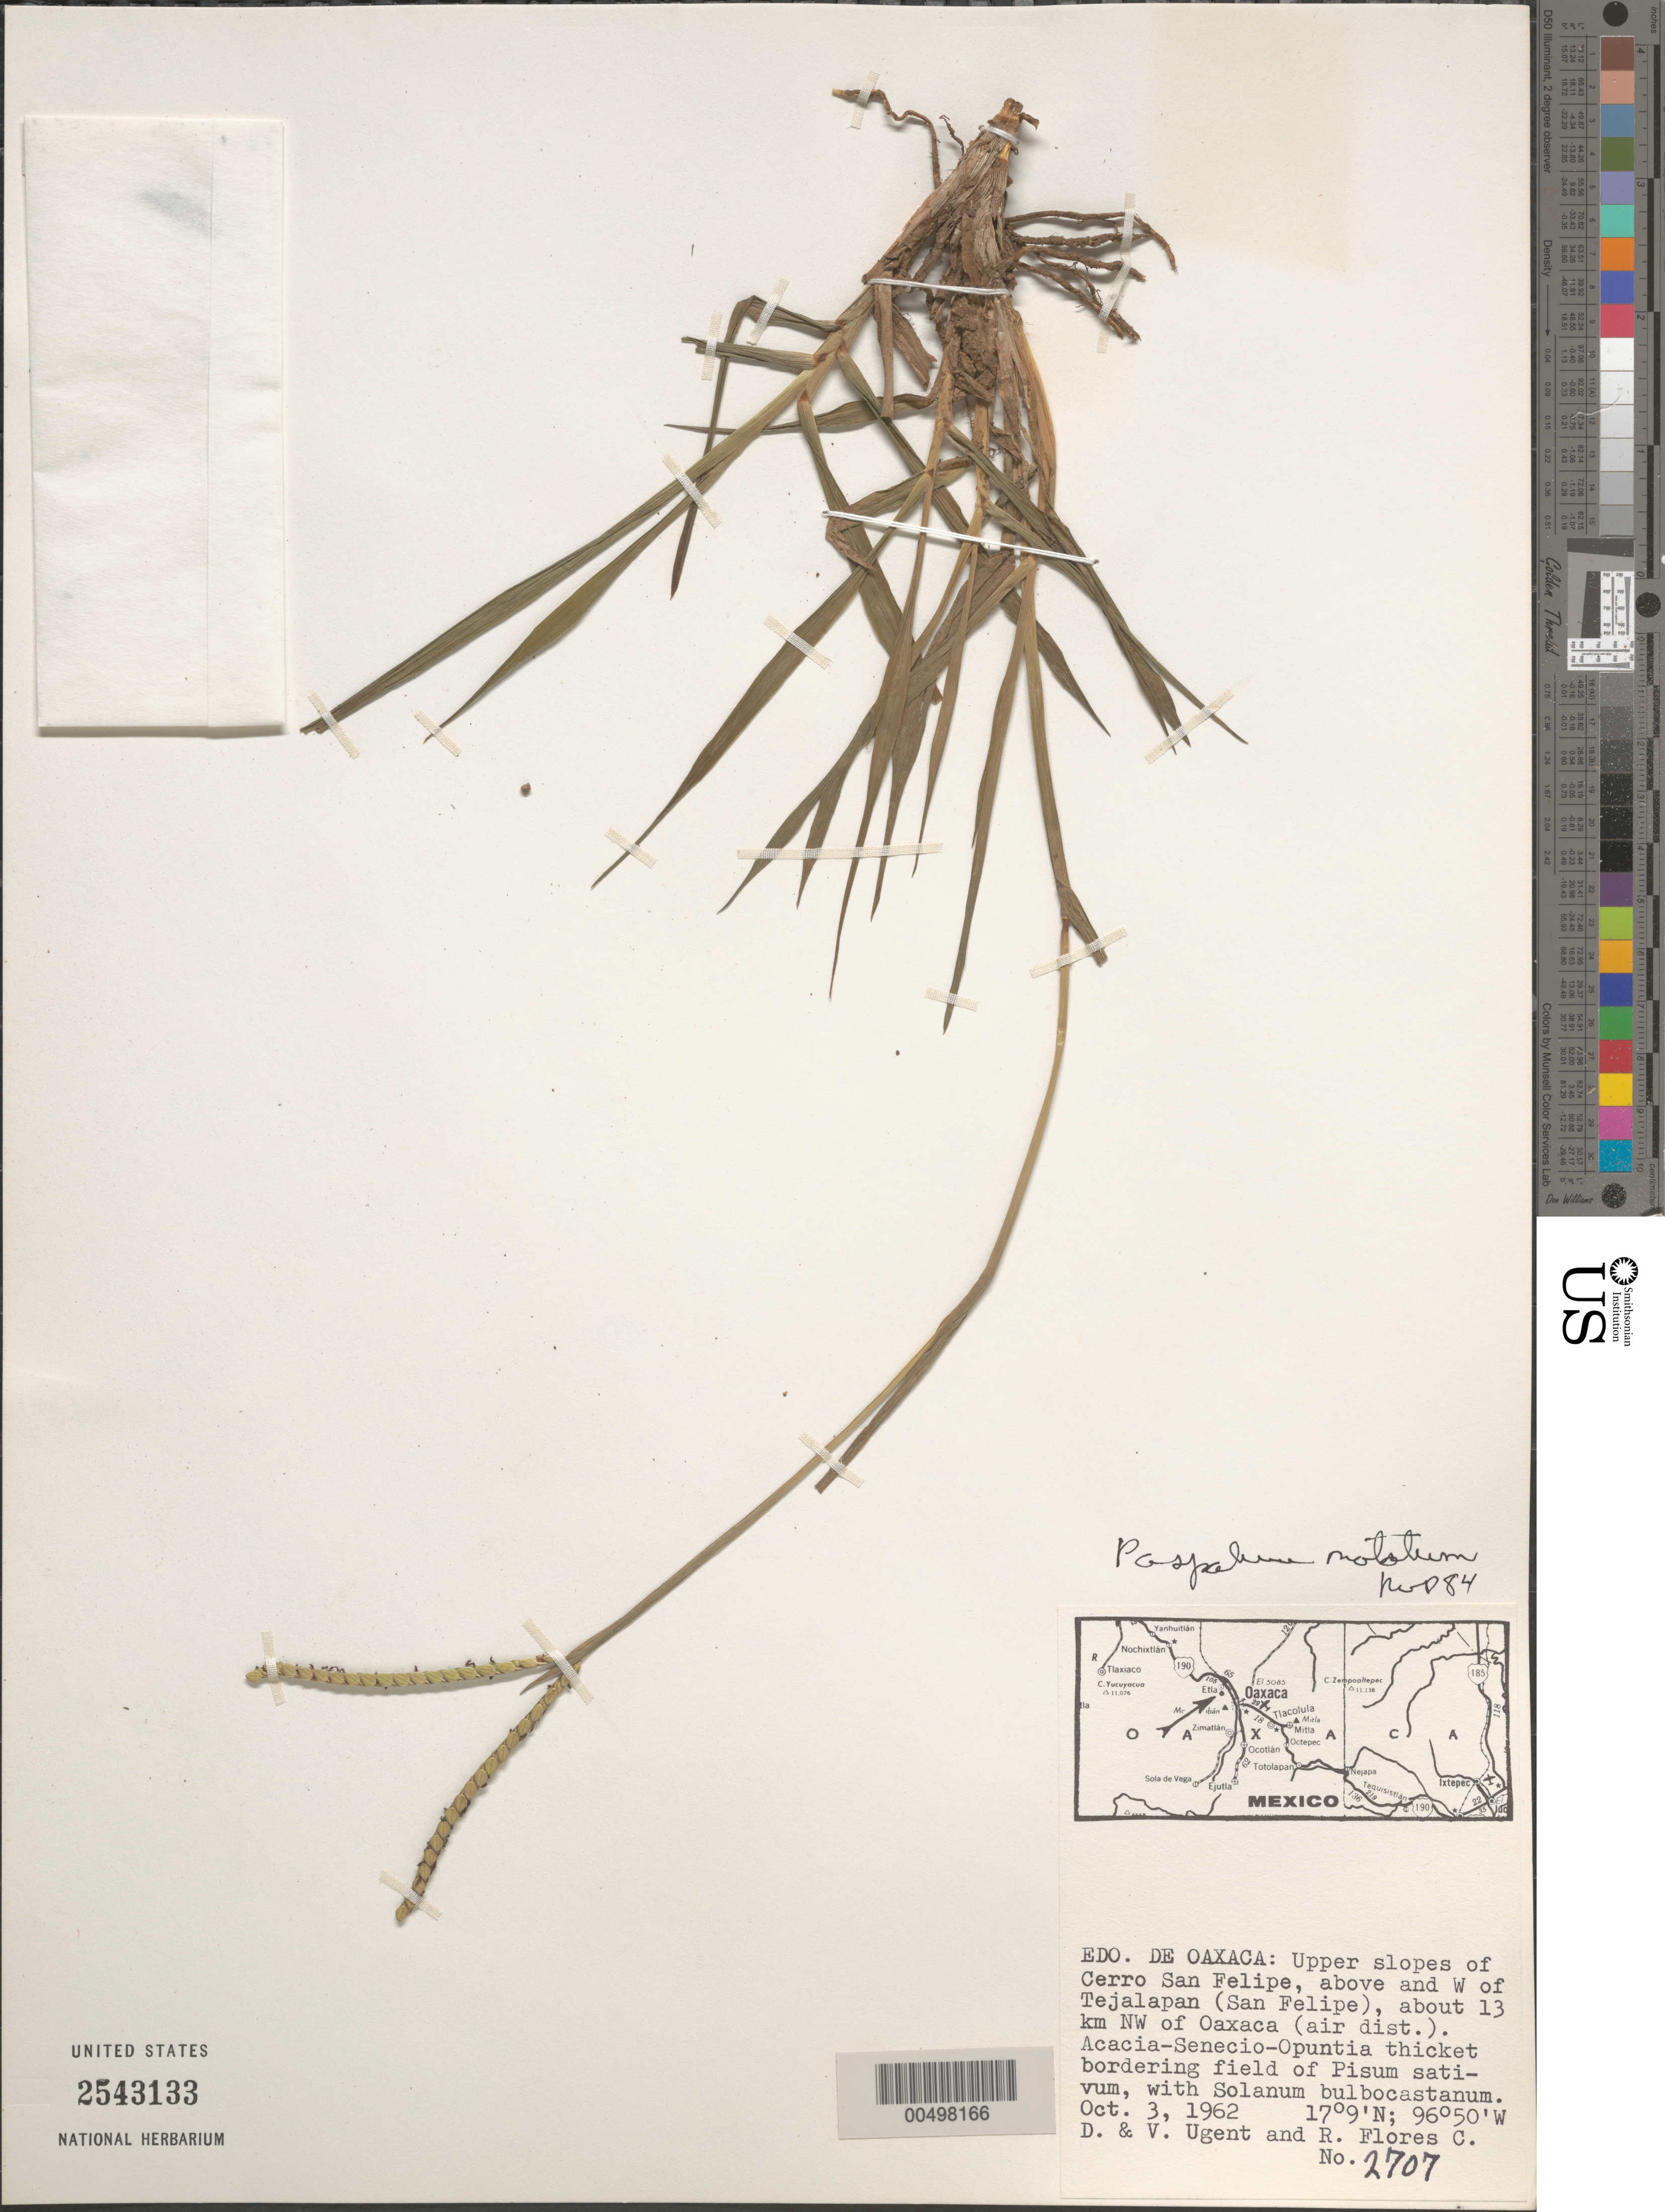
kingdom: Plantae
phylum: Tracheophyta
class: Liliopsida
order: Poales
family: Poaceae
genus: Paspalum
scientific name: Paspalum notatum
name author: Flüggé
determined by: Pohl, R. W.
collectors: D. Ugent, V. Ugent & R. Flores-C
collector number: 2707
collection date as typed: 3 Oct 1962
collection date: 1962-10-03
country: Mexico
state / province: Oaxaca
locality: Upper slopes of Cerro San Felipe, above & W of Tejalapan (San Felipe), about 13 km NW of Oaxaca (air distance)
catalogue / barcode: US 2543133